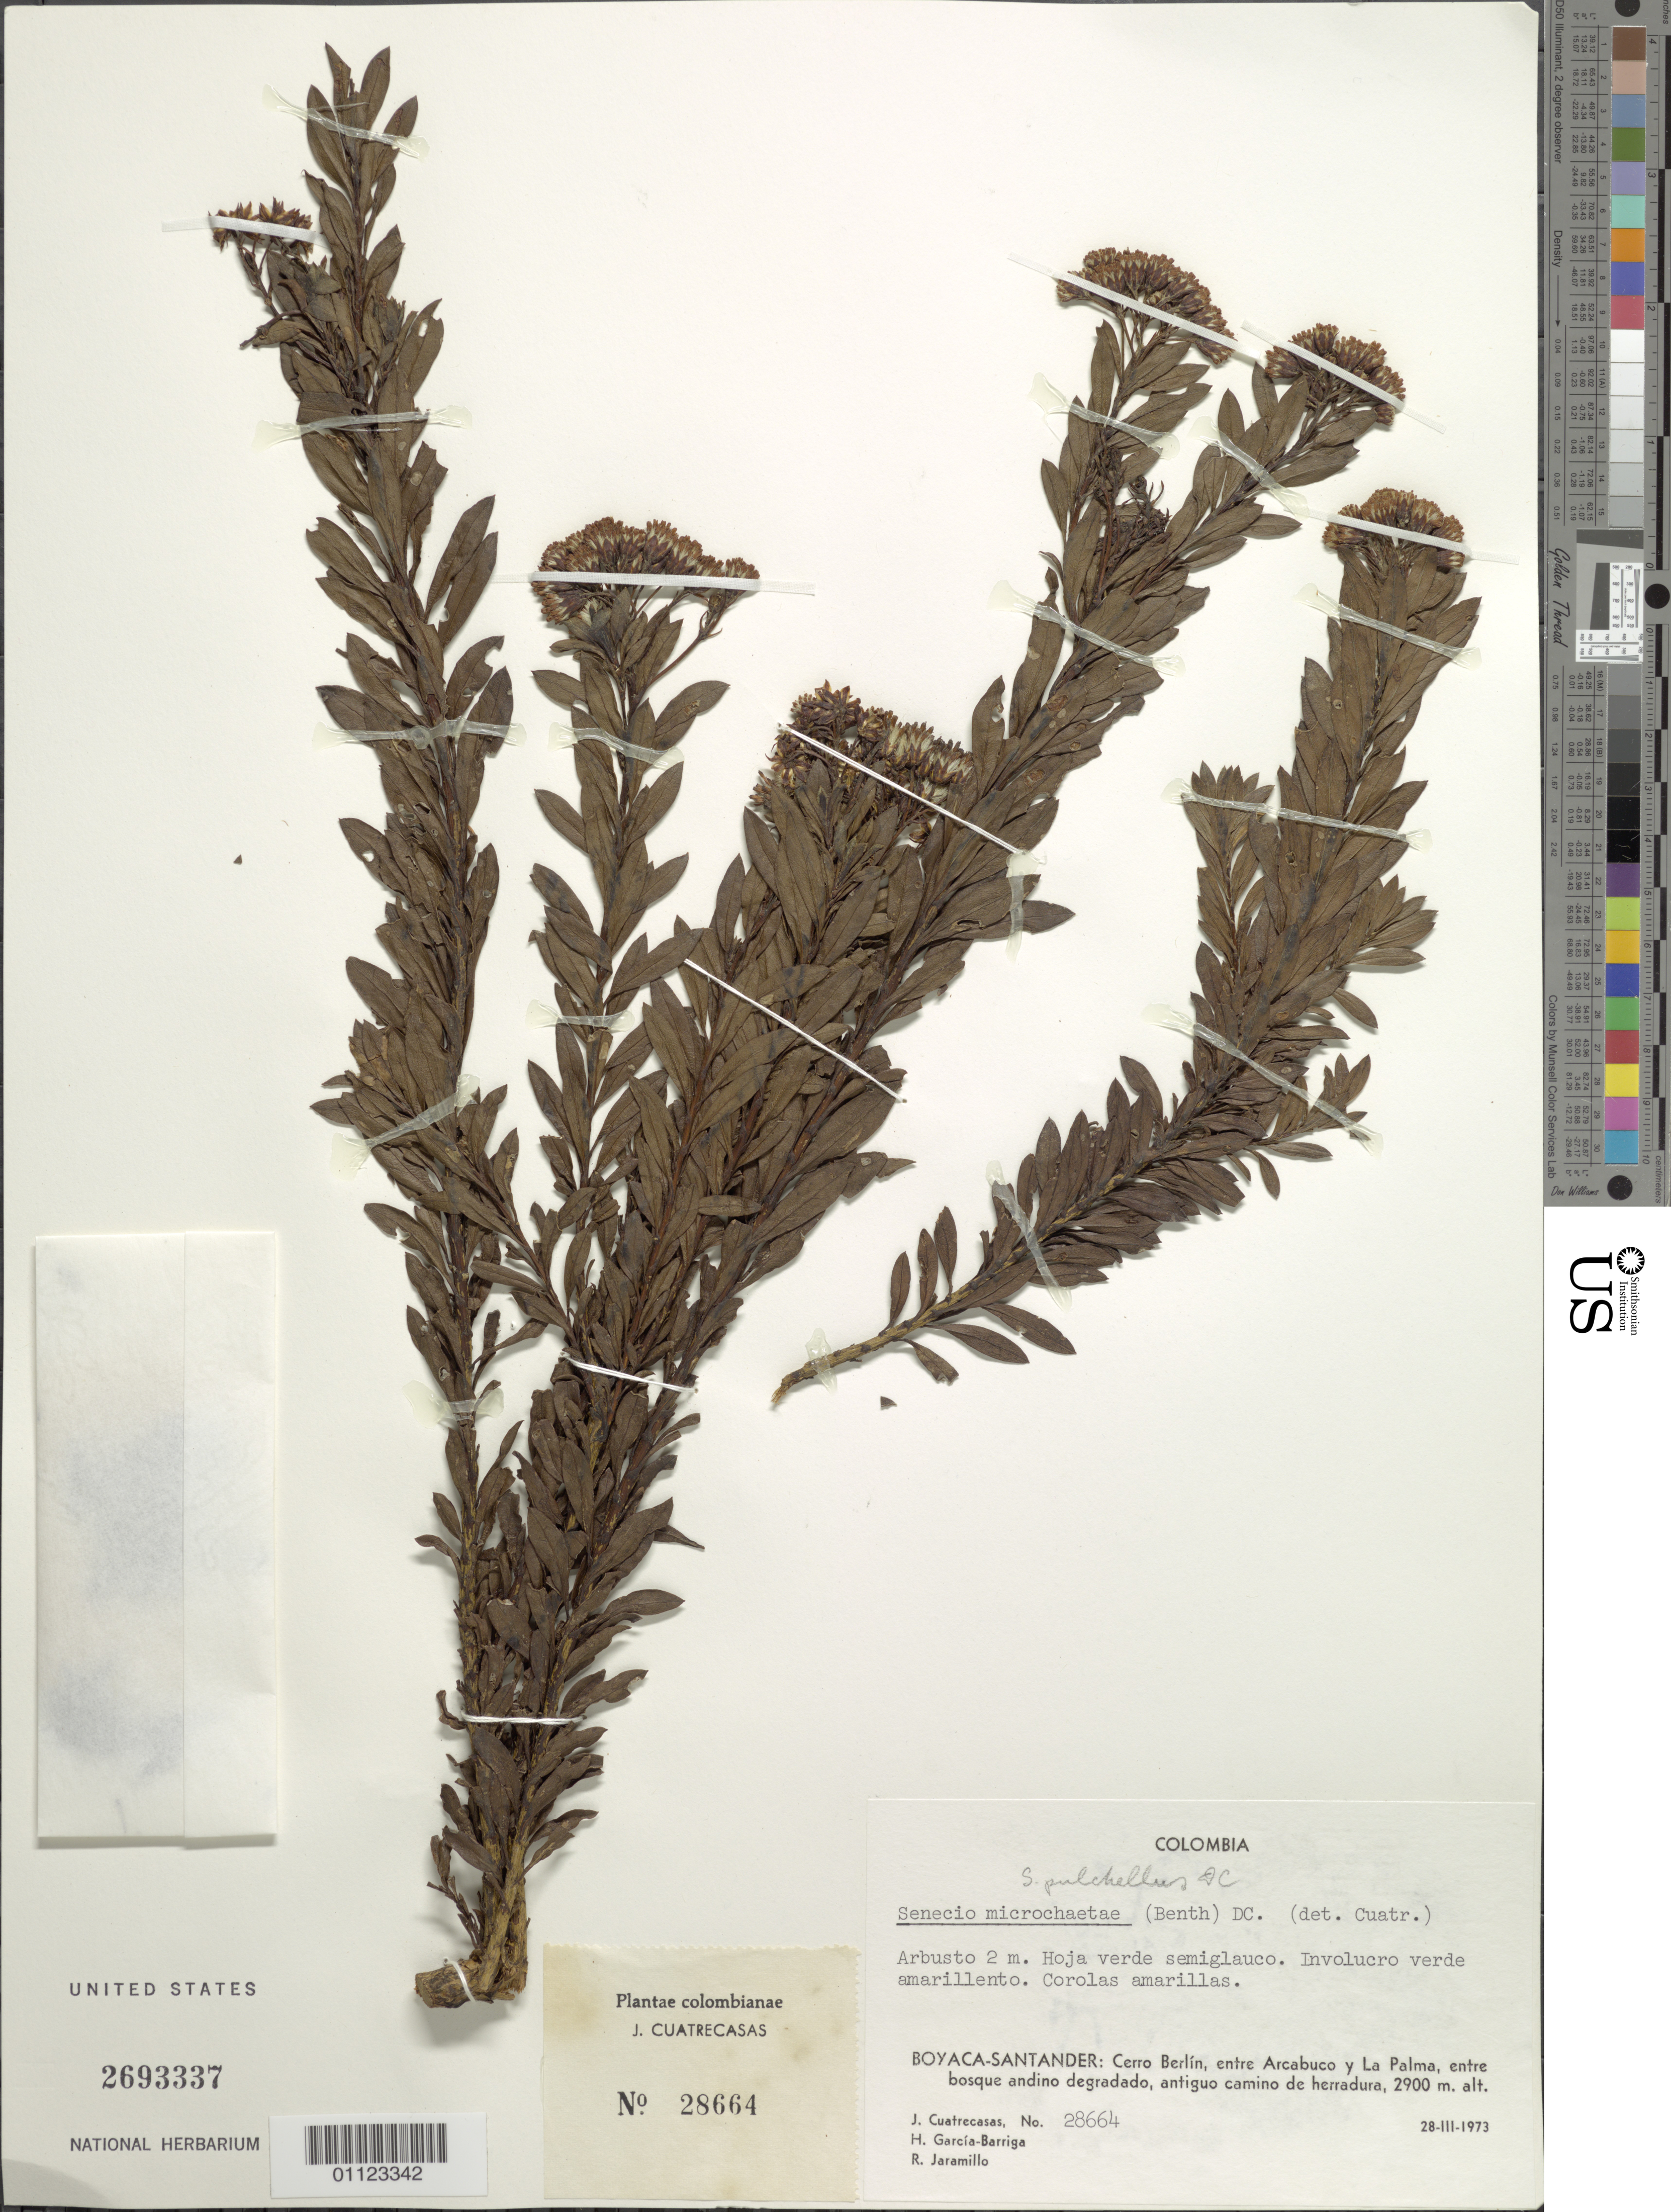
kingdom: Plantae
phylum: Tracheophyta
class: Magnoliopsida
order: Asterales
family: Asteraceae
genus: Pentacalia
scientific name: Pentacalia pulchella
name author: (Kunth) Cuatrec.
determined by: Cuatrecasas, J.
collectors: J. Cuatrecasas, H. García Barriga & R. Jaramillo M.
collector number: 28664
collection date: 1973-03-28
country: Colombia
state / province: Boyacá / Santander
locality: Cerro Berlín, entre Arcabuco y La Palma, entre bosque andino degradado, antiquo camino de herradura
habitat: Bosque andino degradado.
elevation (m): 2900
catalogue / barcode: US 2693337